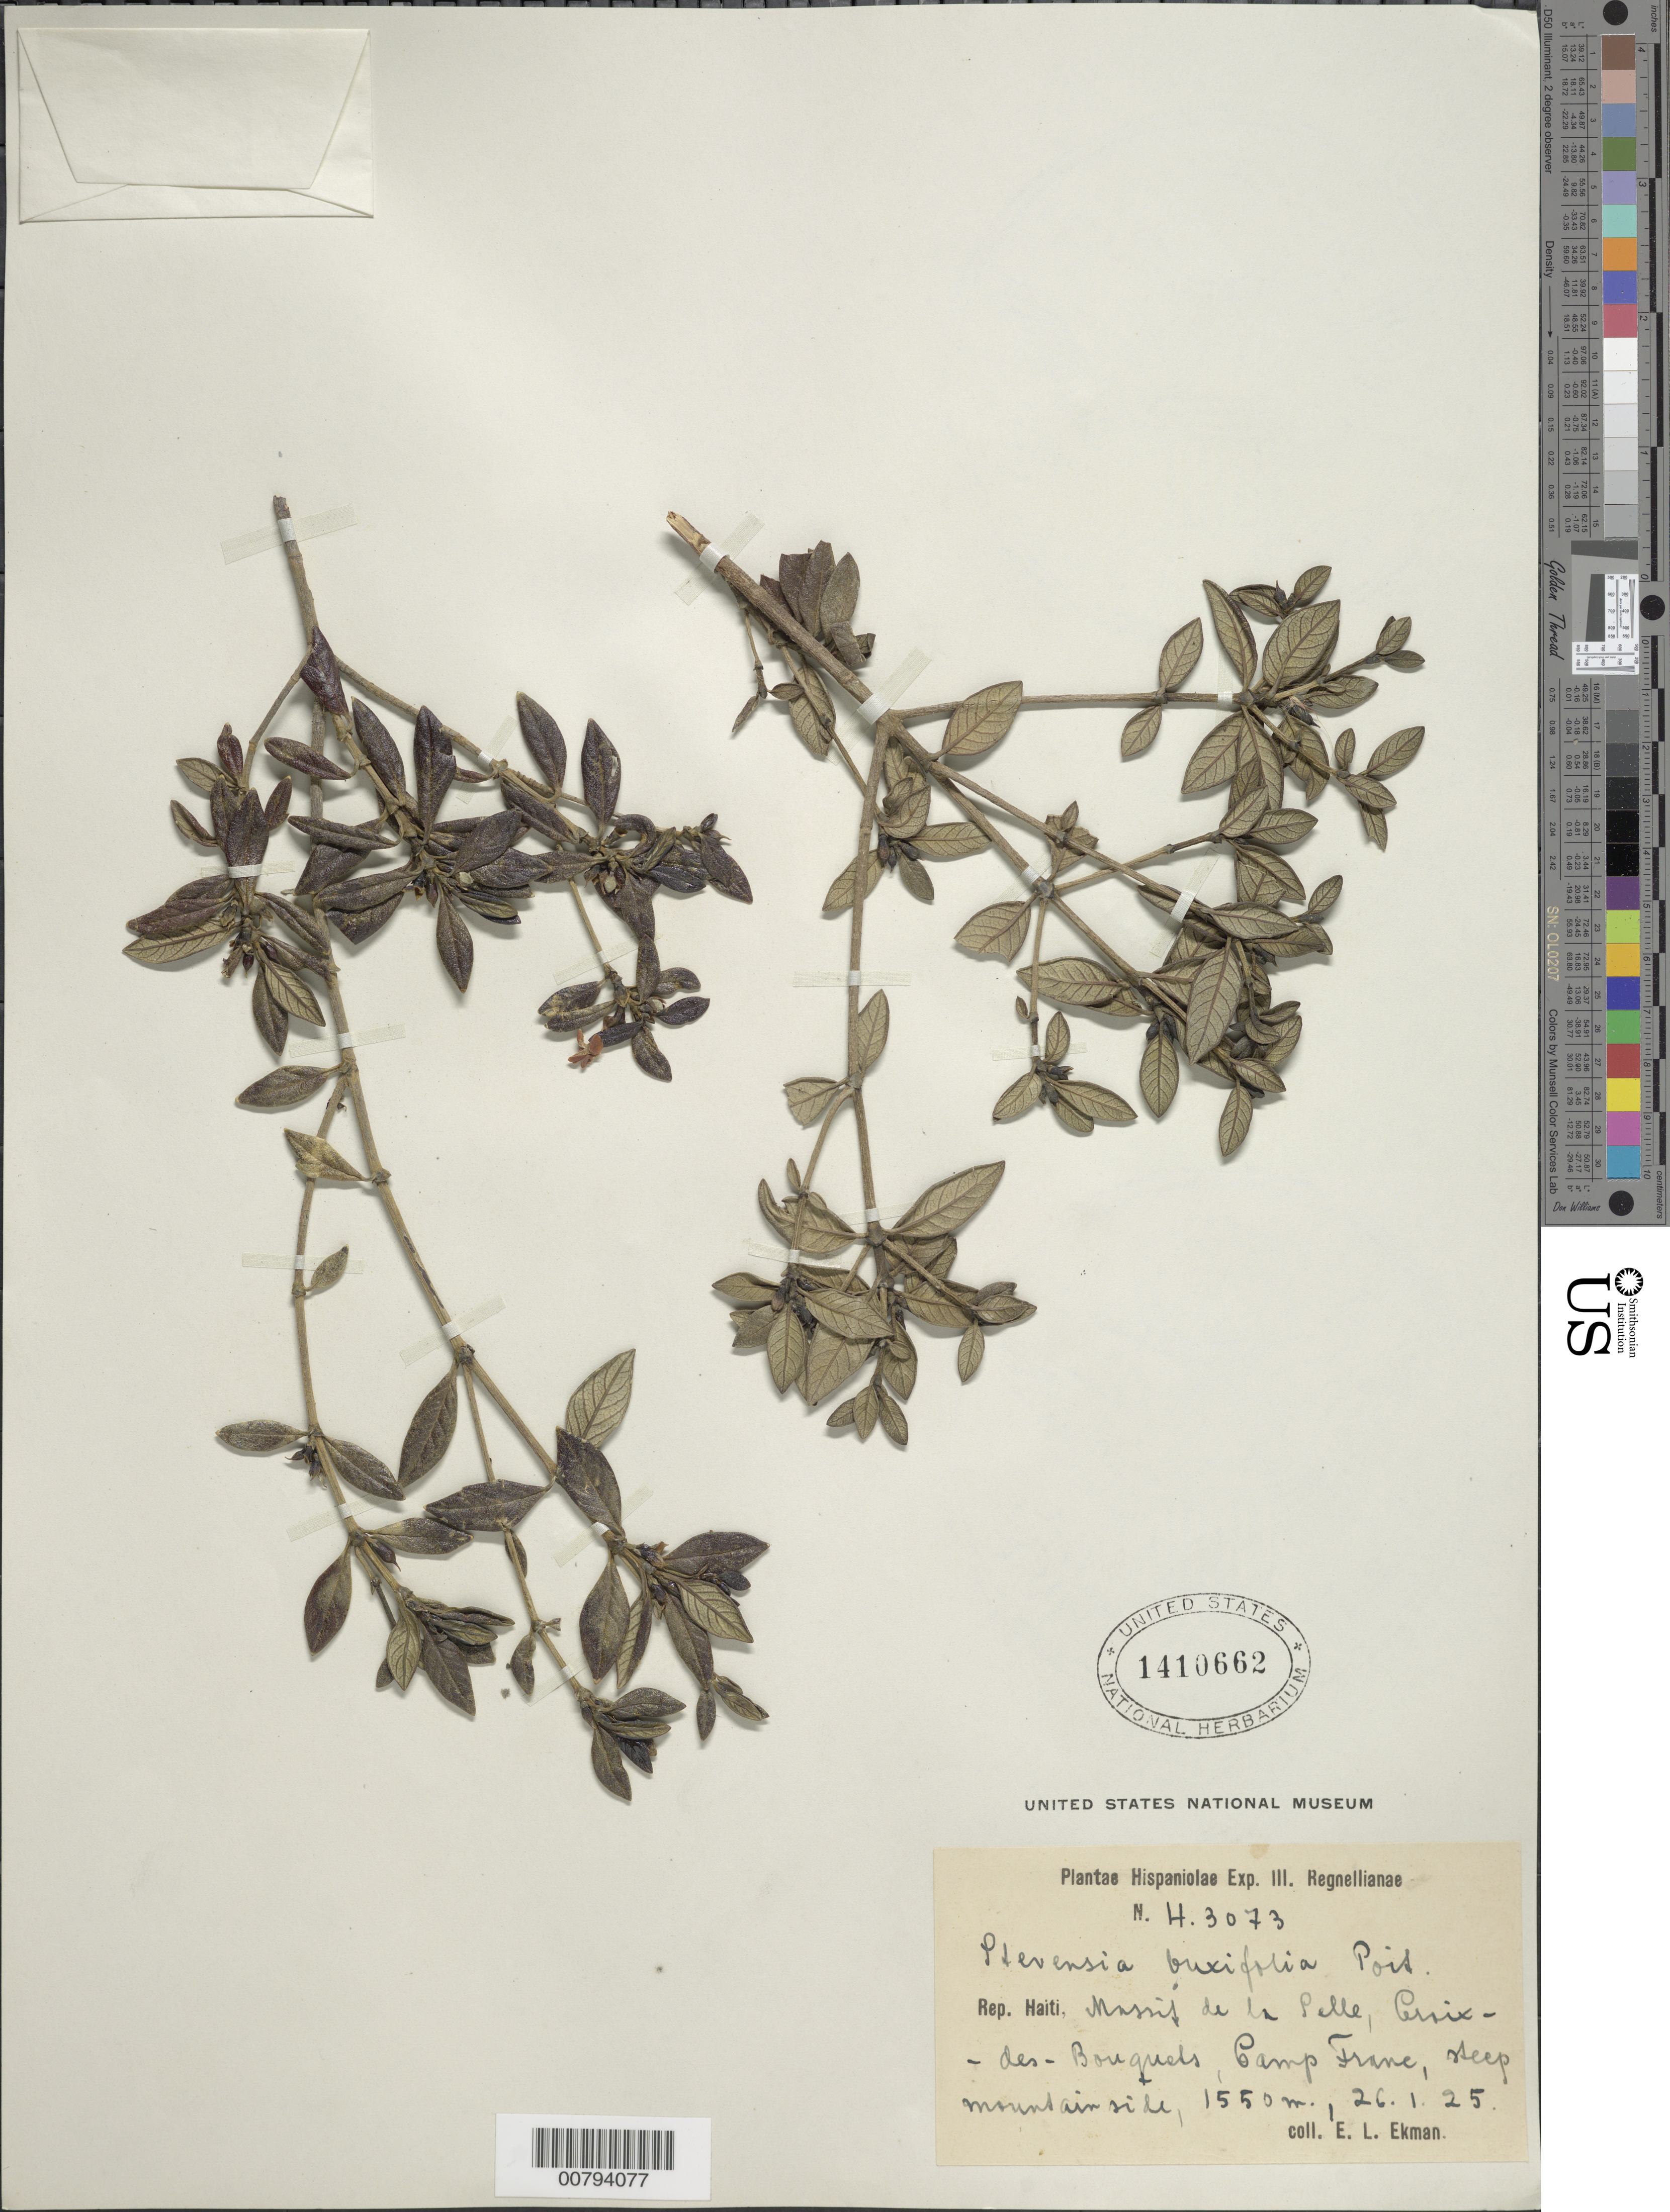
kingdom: Plantae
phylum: Tracheophyta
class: Magnoliopsida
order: Gentianales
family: Rubiaceae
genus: Stevensia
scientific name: Stevensia buxifolia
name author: Poit.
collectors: E. L. Ekman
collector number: H 3073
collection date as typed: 26 Jan 1925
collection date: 1925-01-26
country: Haiti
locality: Massif de la Selle,Cersix-des-Bonquels, Camp Tranc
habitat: Steep mountainside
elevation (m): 1550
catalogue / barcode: US 1410662